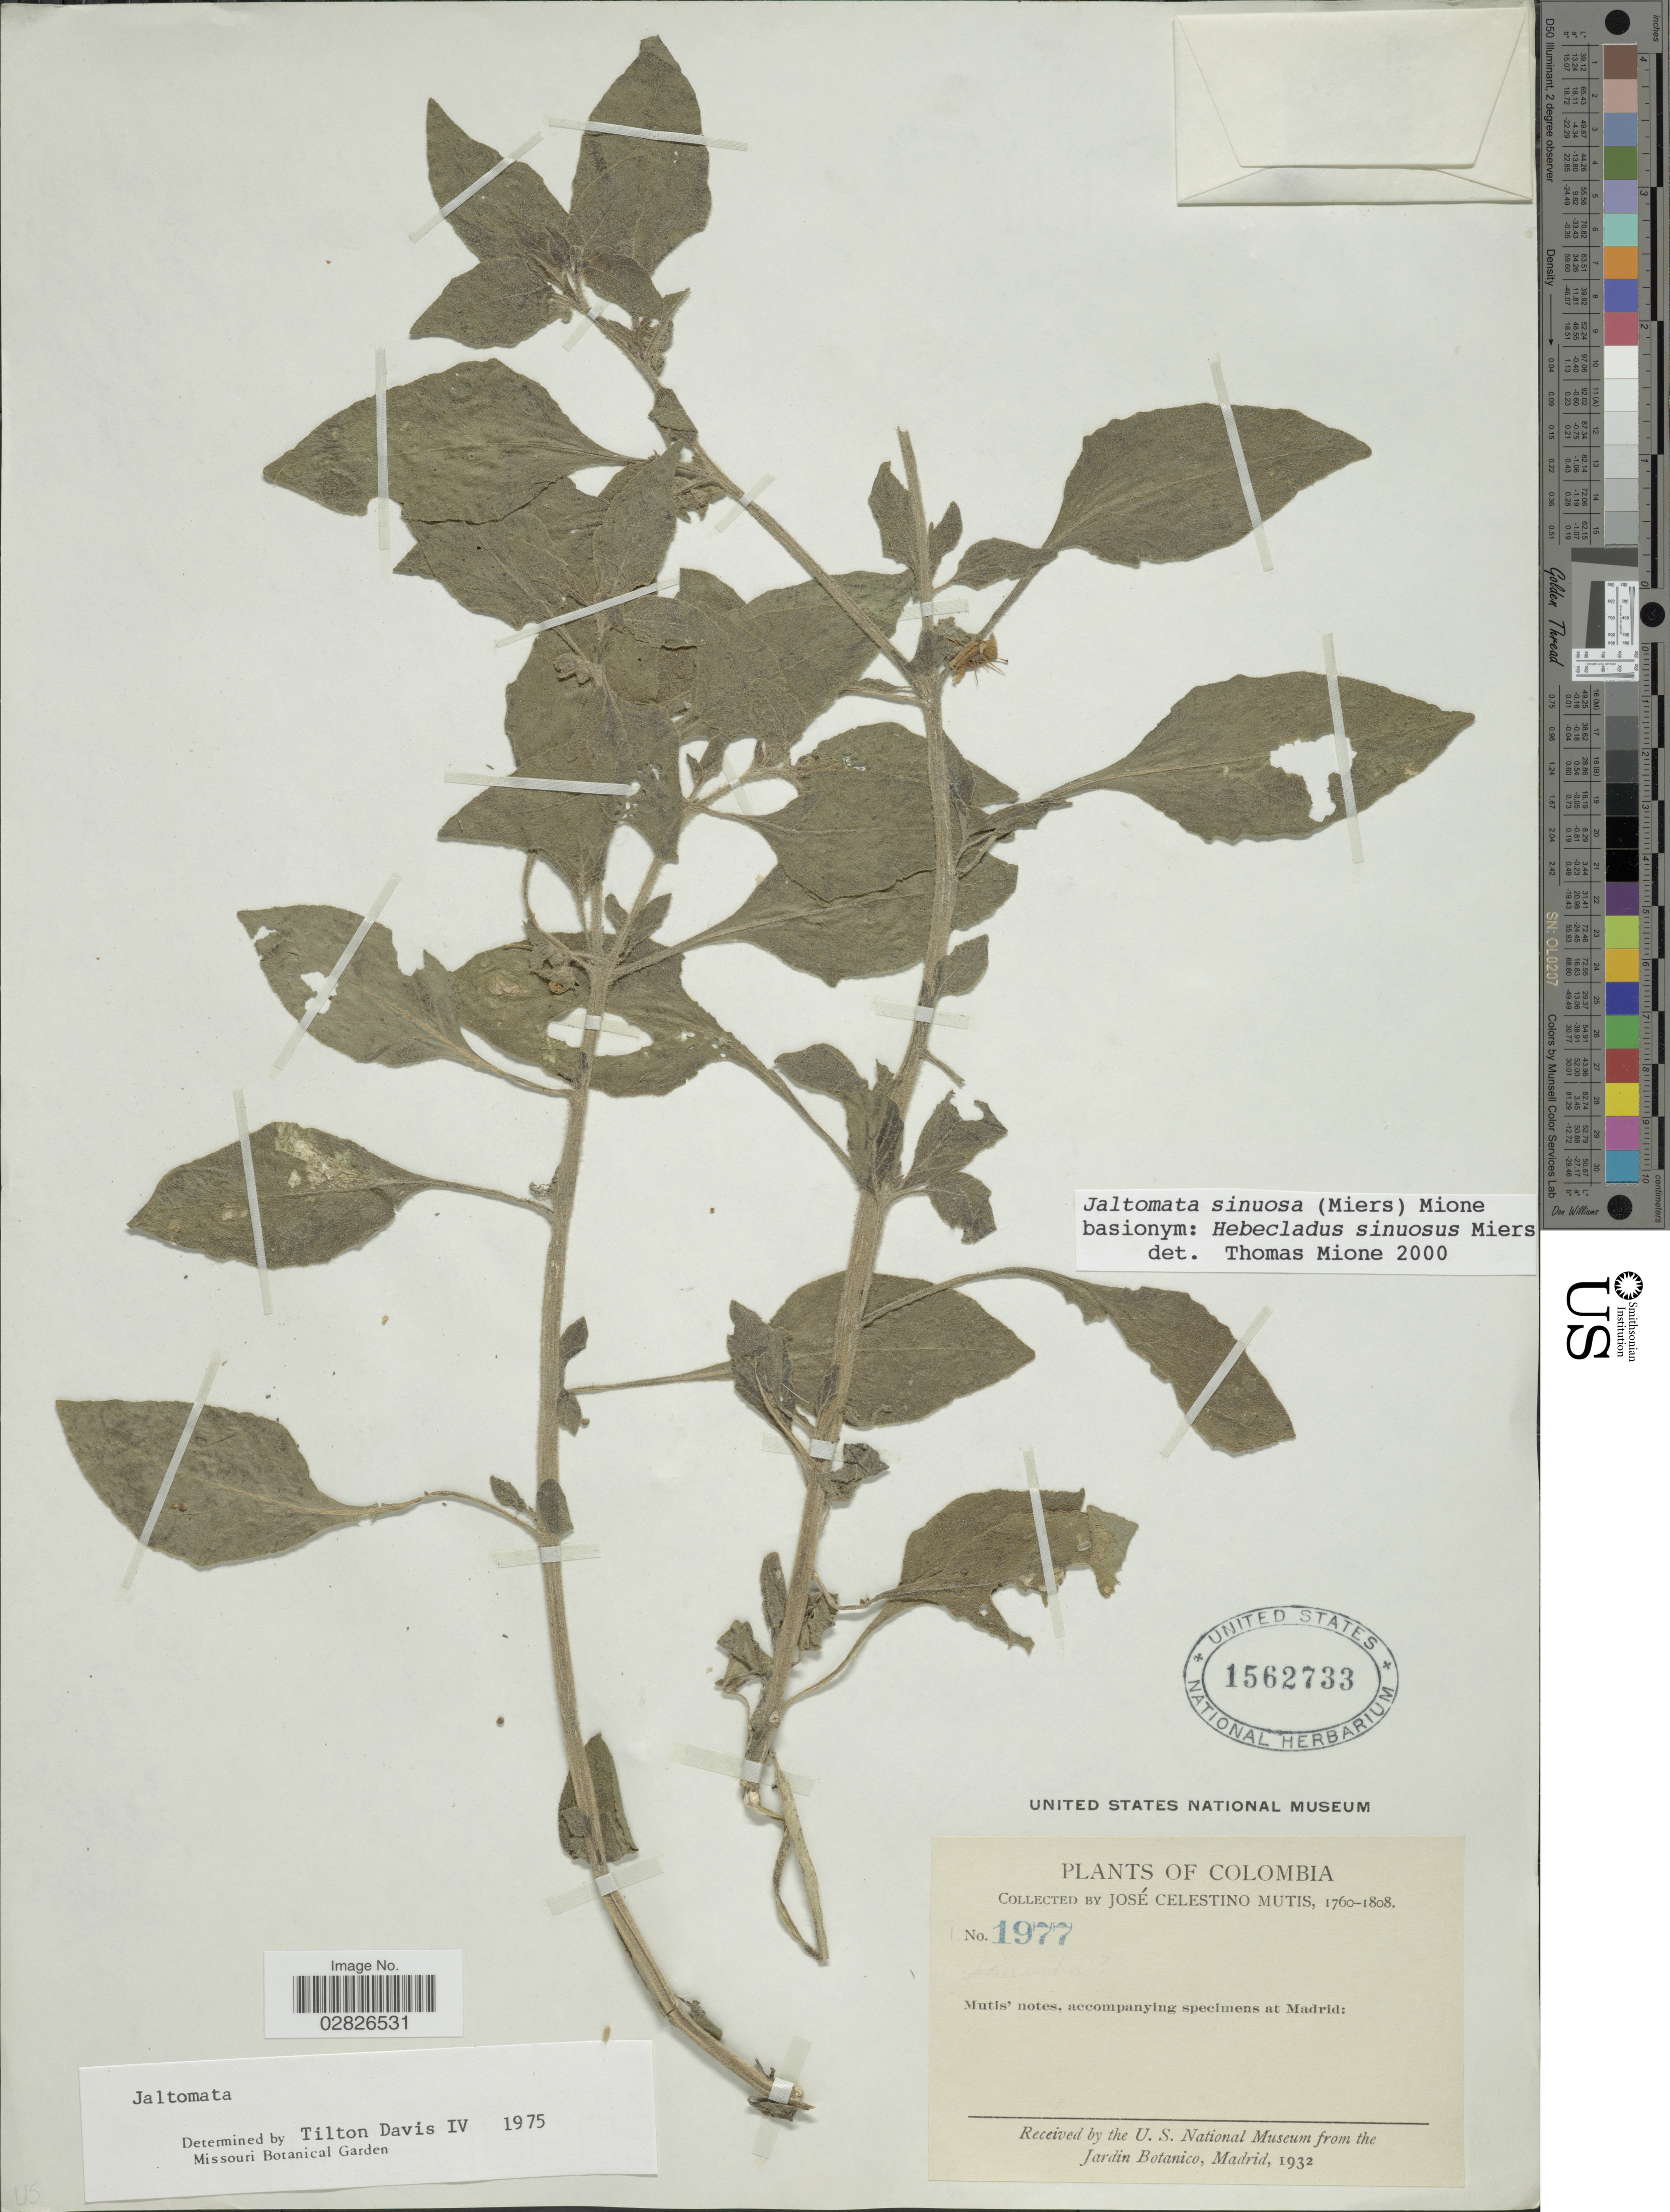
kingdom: Plantae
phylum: Tracheophyta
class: Magnoliopsida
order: Solanales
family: Solanaceae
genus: Jaltomata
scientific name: Jaltomata sinuosa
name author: (Miers) Mione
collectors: J. C. B. Mutis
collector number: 1977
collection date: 1760/1808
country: Colombia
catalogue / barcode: US 1562733